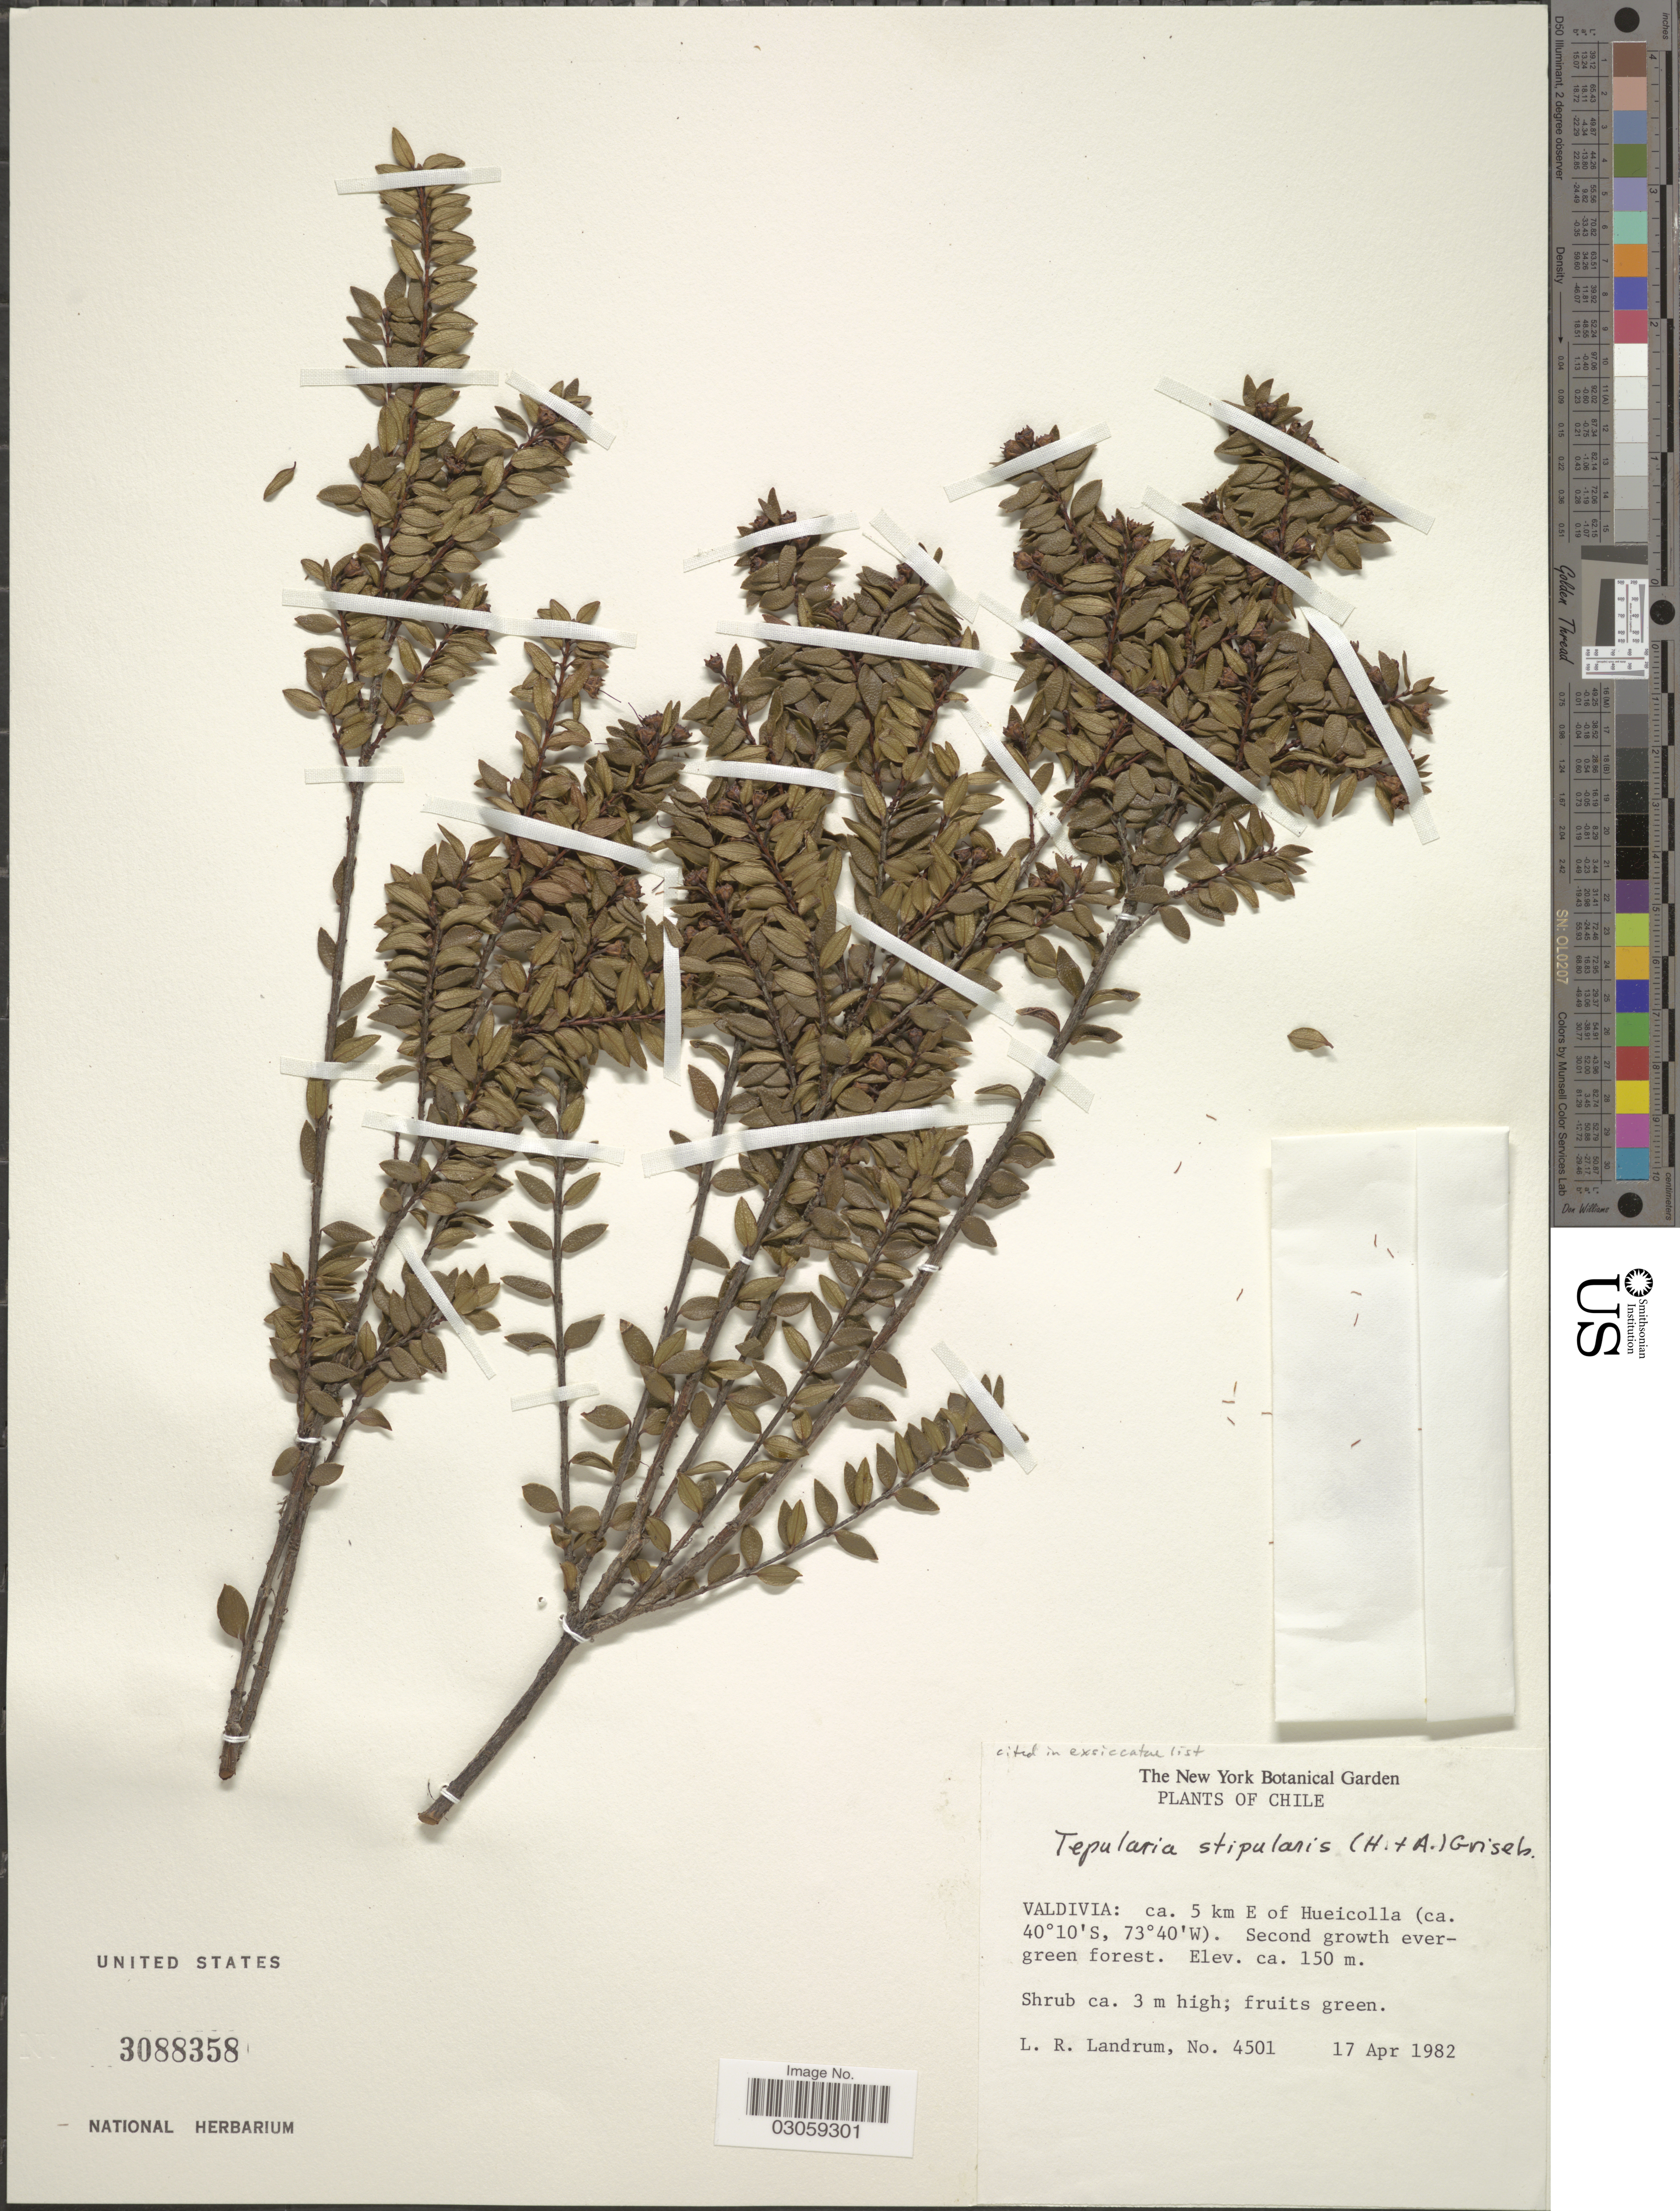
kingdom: Plantae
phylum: Tracheophyta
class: Magnoliopsida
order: Myrtales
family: Myrtaceae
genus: Metrosideros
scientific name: Metrosideros stipularis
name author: (Hook. & Arn.) Hook. f.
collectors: L. R. Landrum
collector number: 4501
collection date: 1982-04-17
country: Chile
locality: Valdivia: ca. 5 km E of Hueicolla.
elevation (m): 150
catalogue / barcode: US 3088358